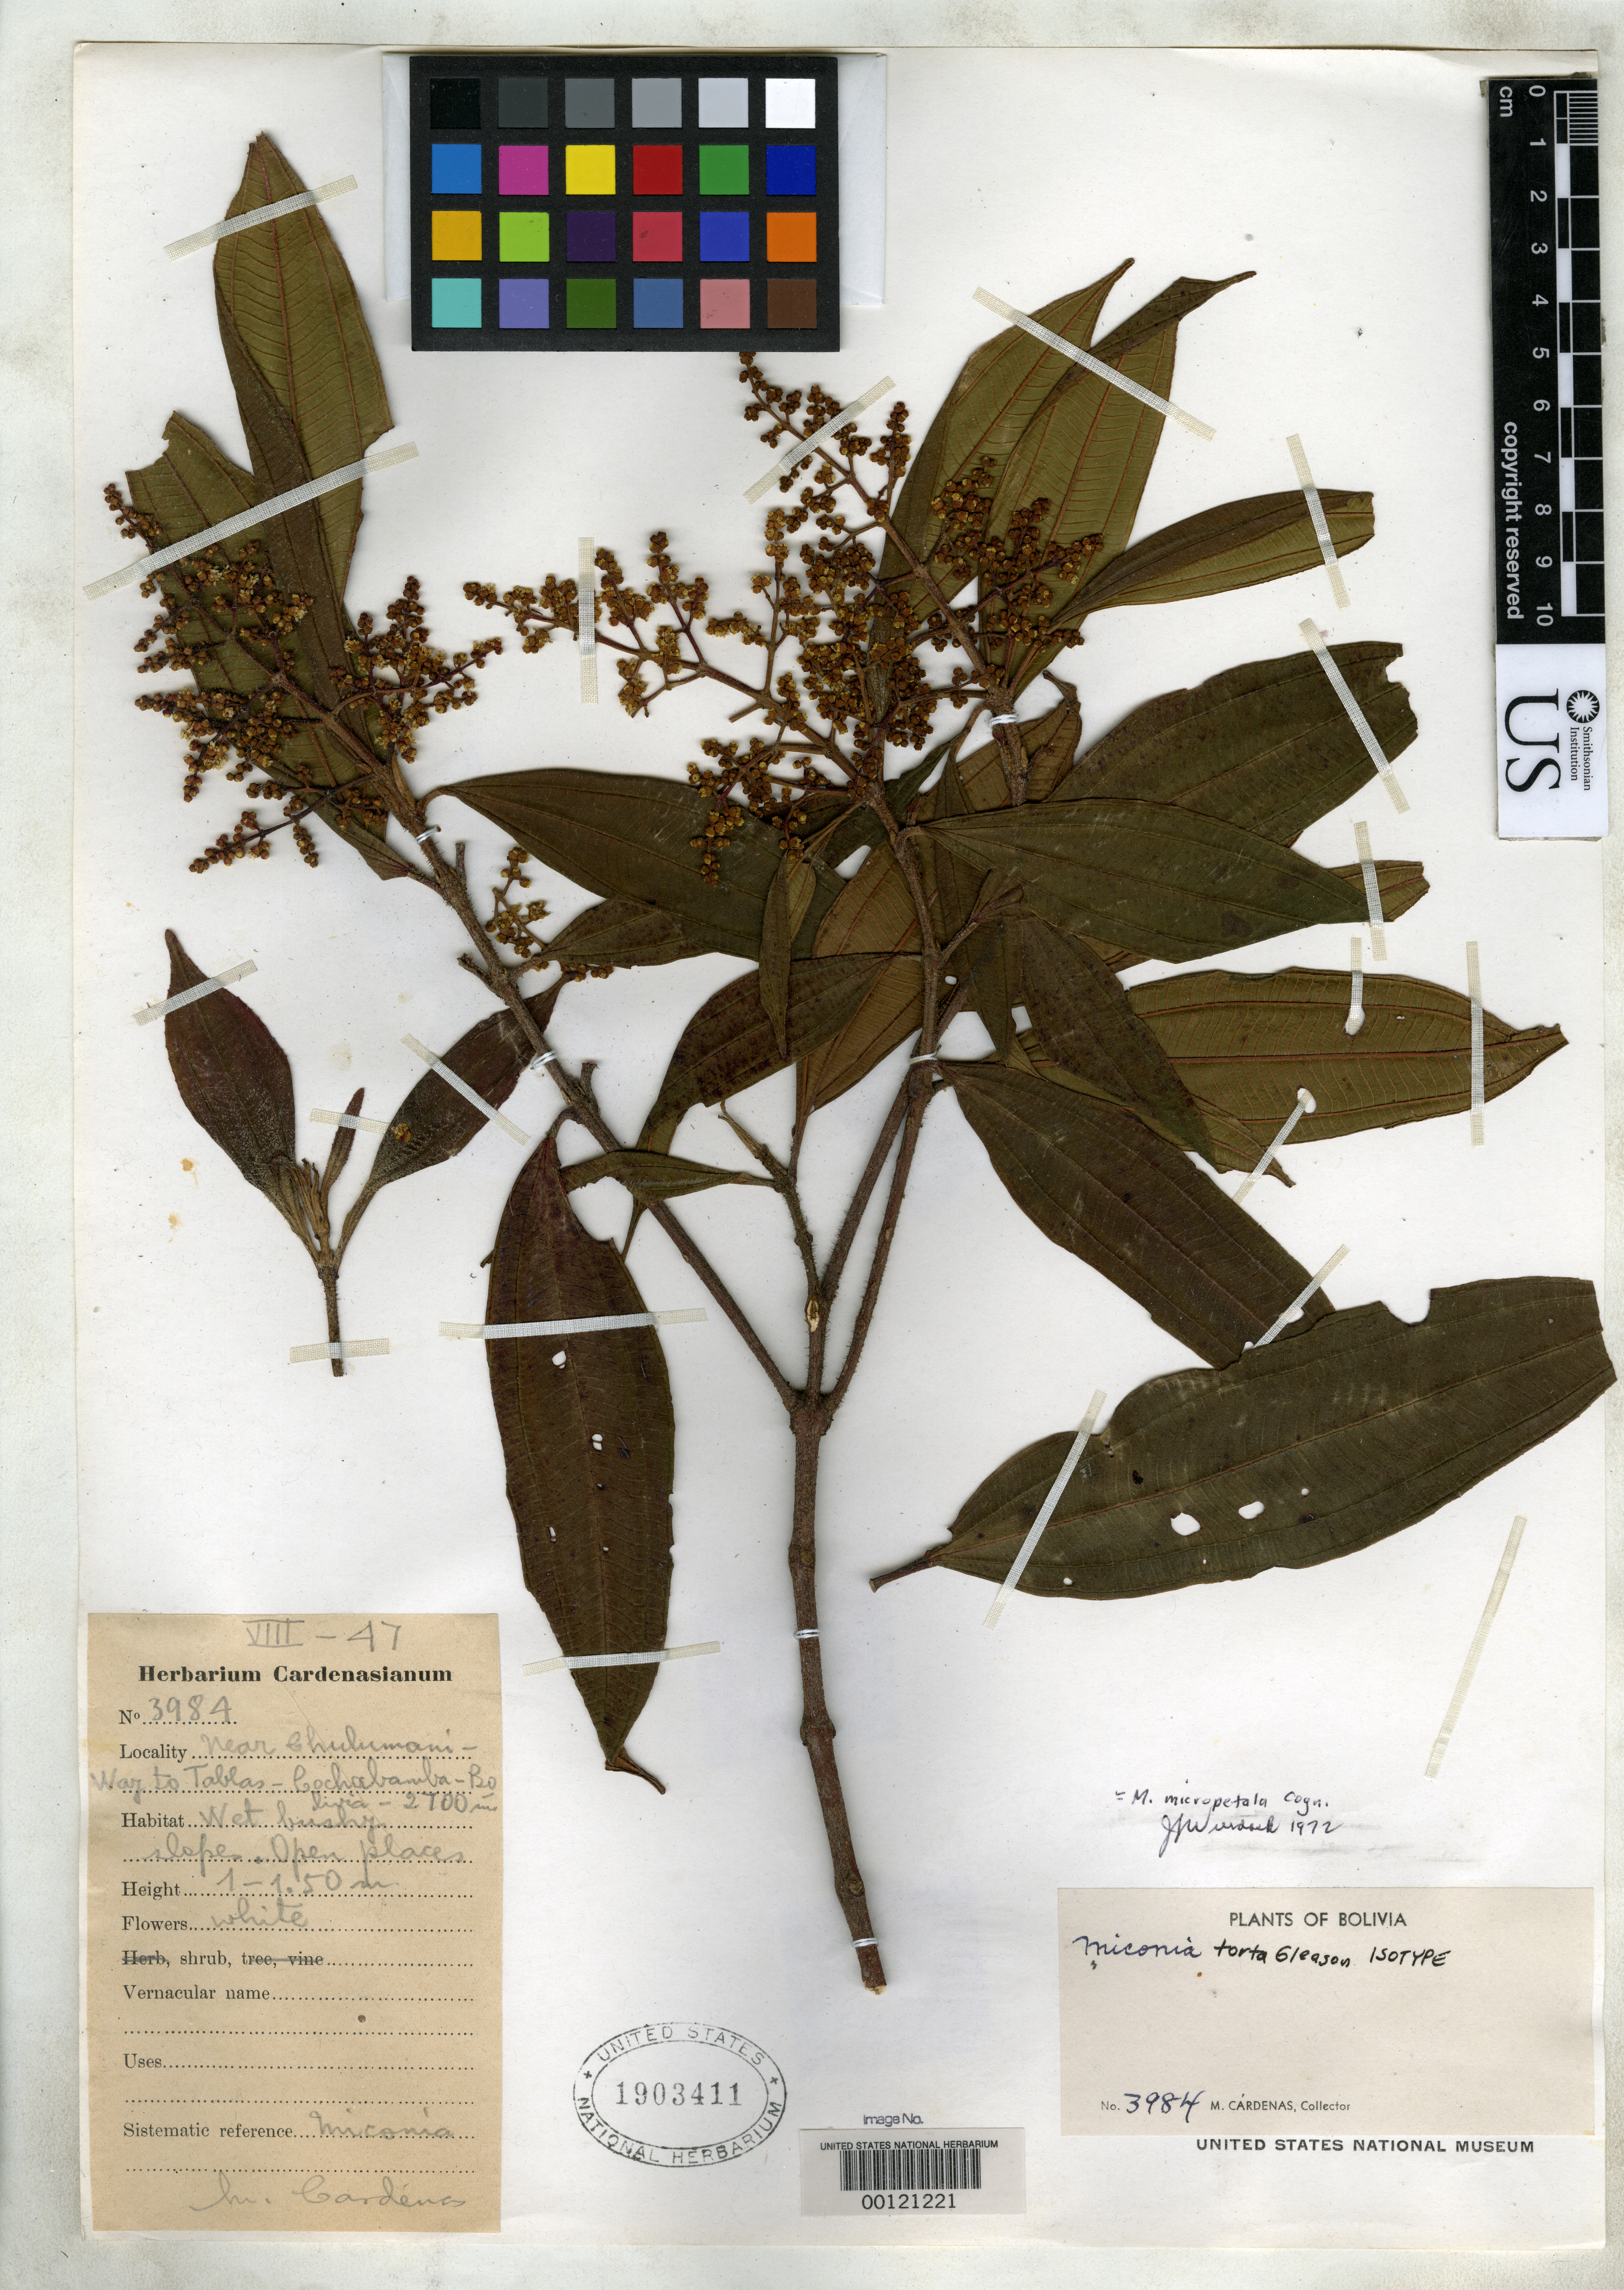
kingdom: Plantae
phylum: Tracheophyta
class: Magnoliopsida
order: Myrtales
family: Melastomataceae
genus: Miconia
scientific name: Miconia torta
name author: Gleason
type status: Isotype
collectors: M. Cárdenas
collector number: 3984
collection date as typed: Aug 1947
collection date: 1947-08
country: Bolivia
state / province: Cochabamba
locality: Chulumani.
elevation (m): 2700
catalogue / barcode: US 1903411